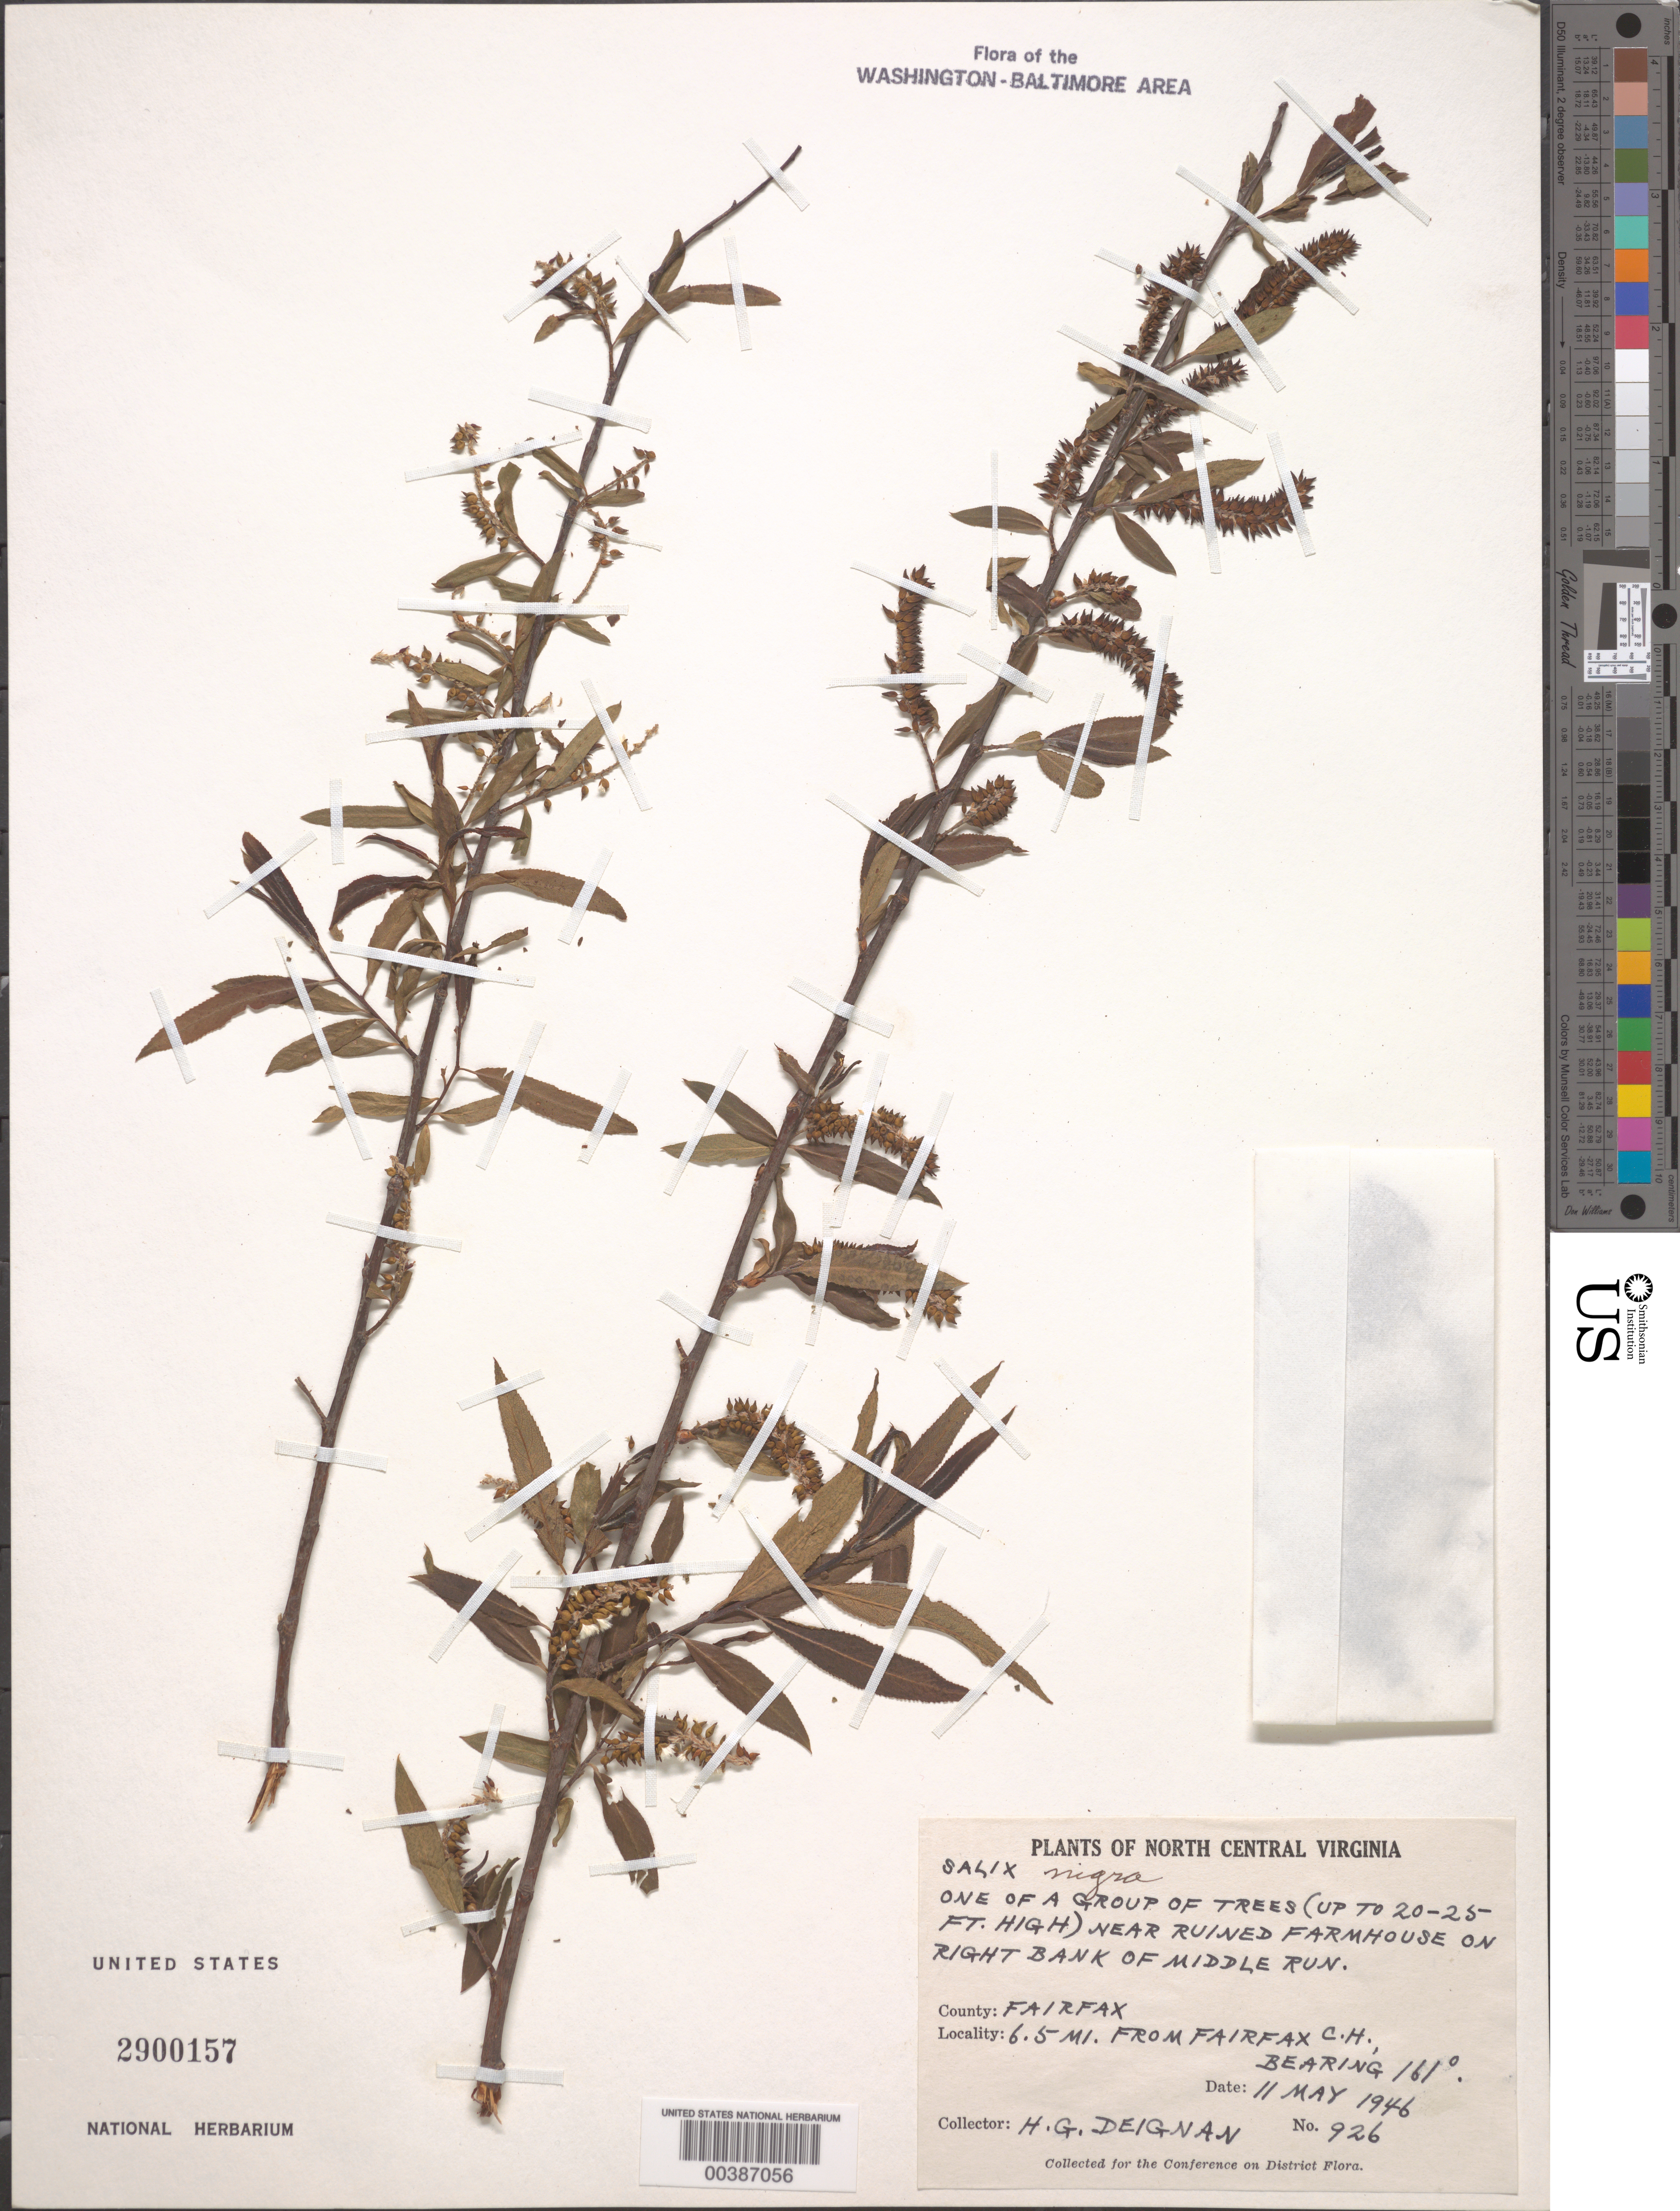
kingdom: Plantae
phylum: Tracheophyta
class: Magnoliopsida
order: Malpighiales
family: Salicaceae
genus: Salix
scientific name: Salix nigra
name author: Marshall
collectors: H. Deignan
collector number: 926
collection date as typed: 11 May 1946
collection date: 1946-05-11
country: United States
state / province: Virginia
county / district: Fairfax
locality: Middle Run, ruined farmhouse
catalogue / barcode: US 2900157